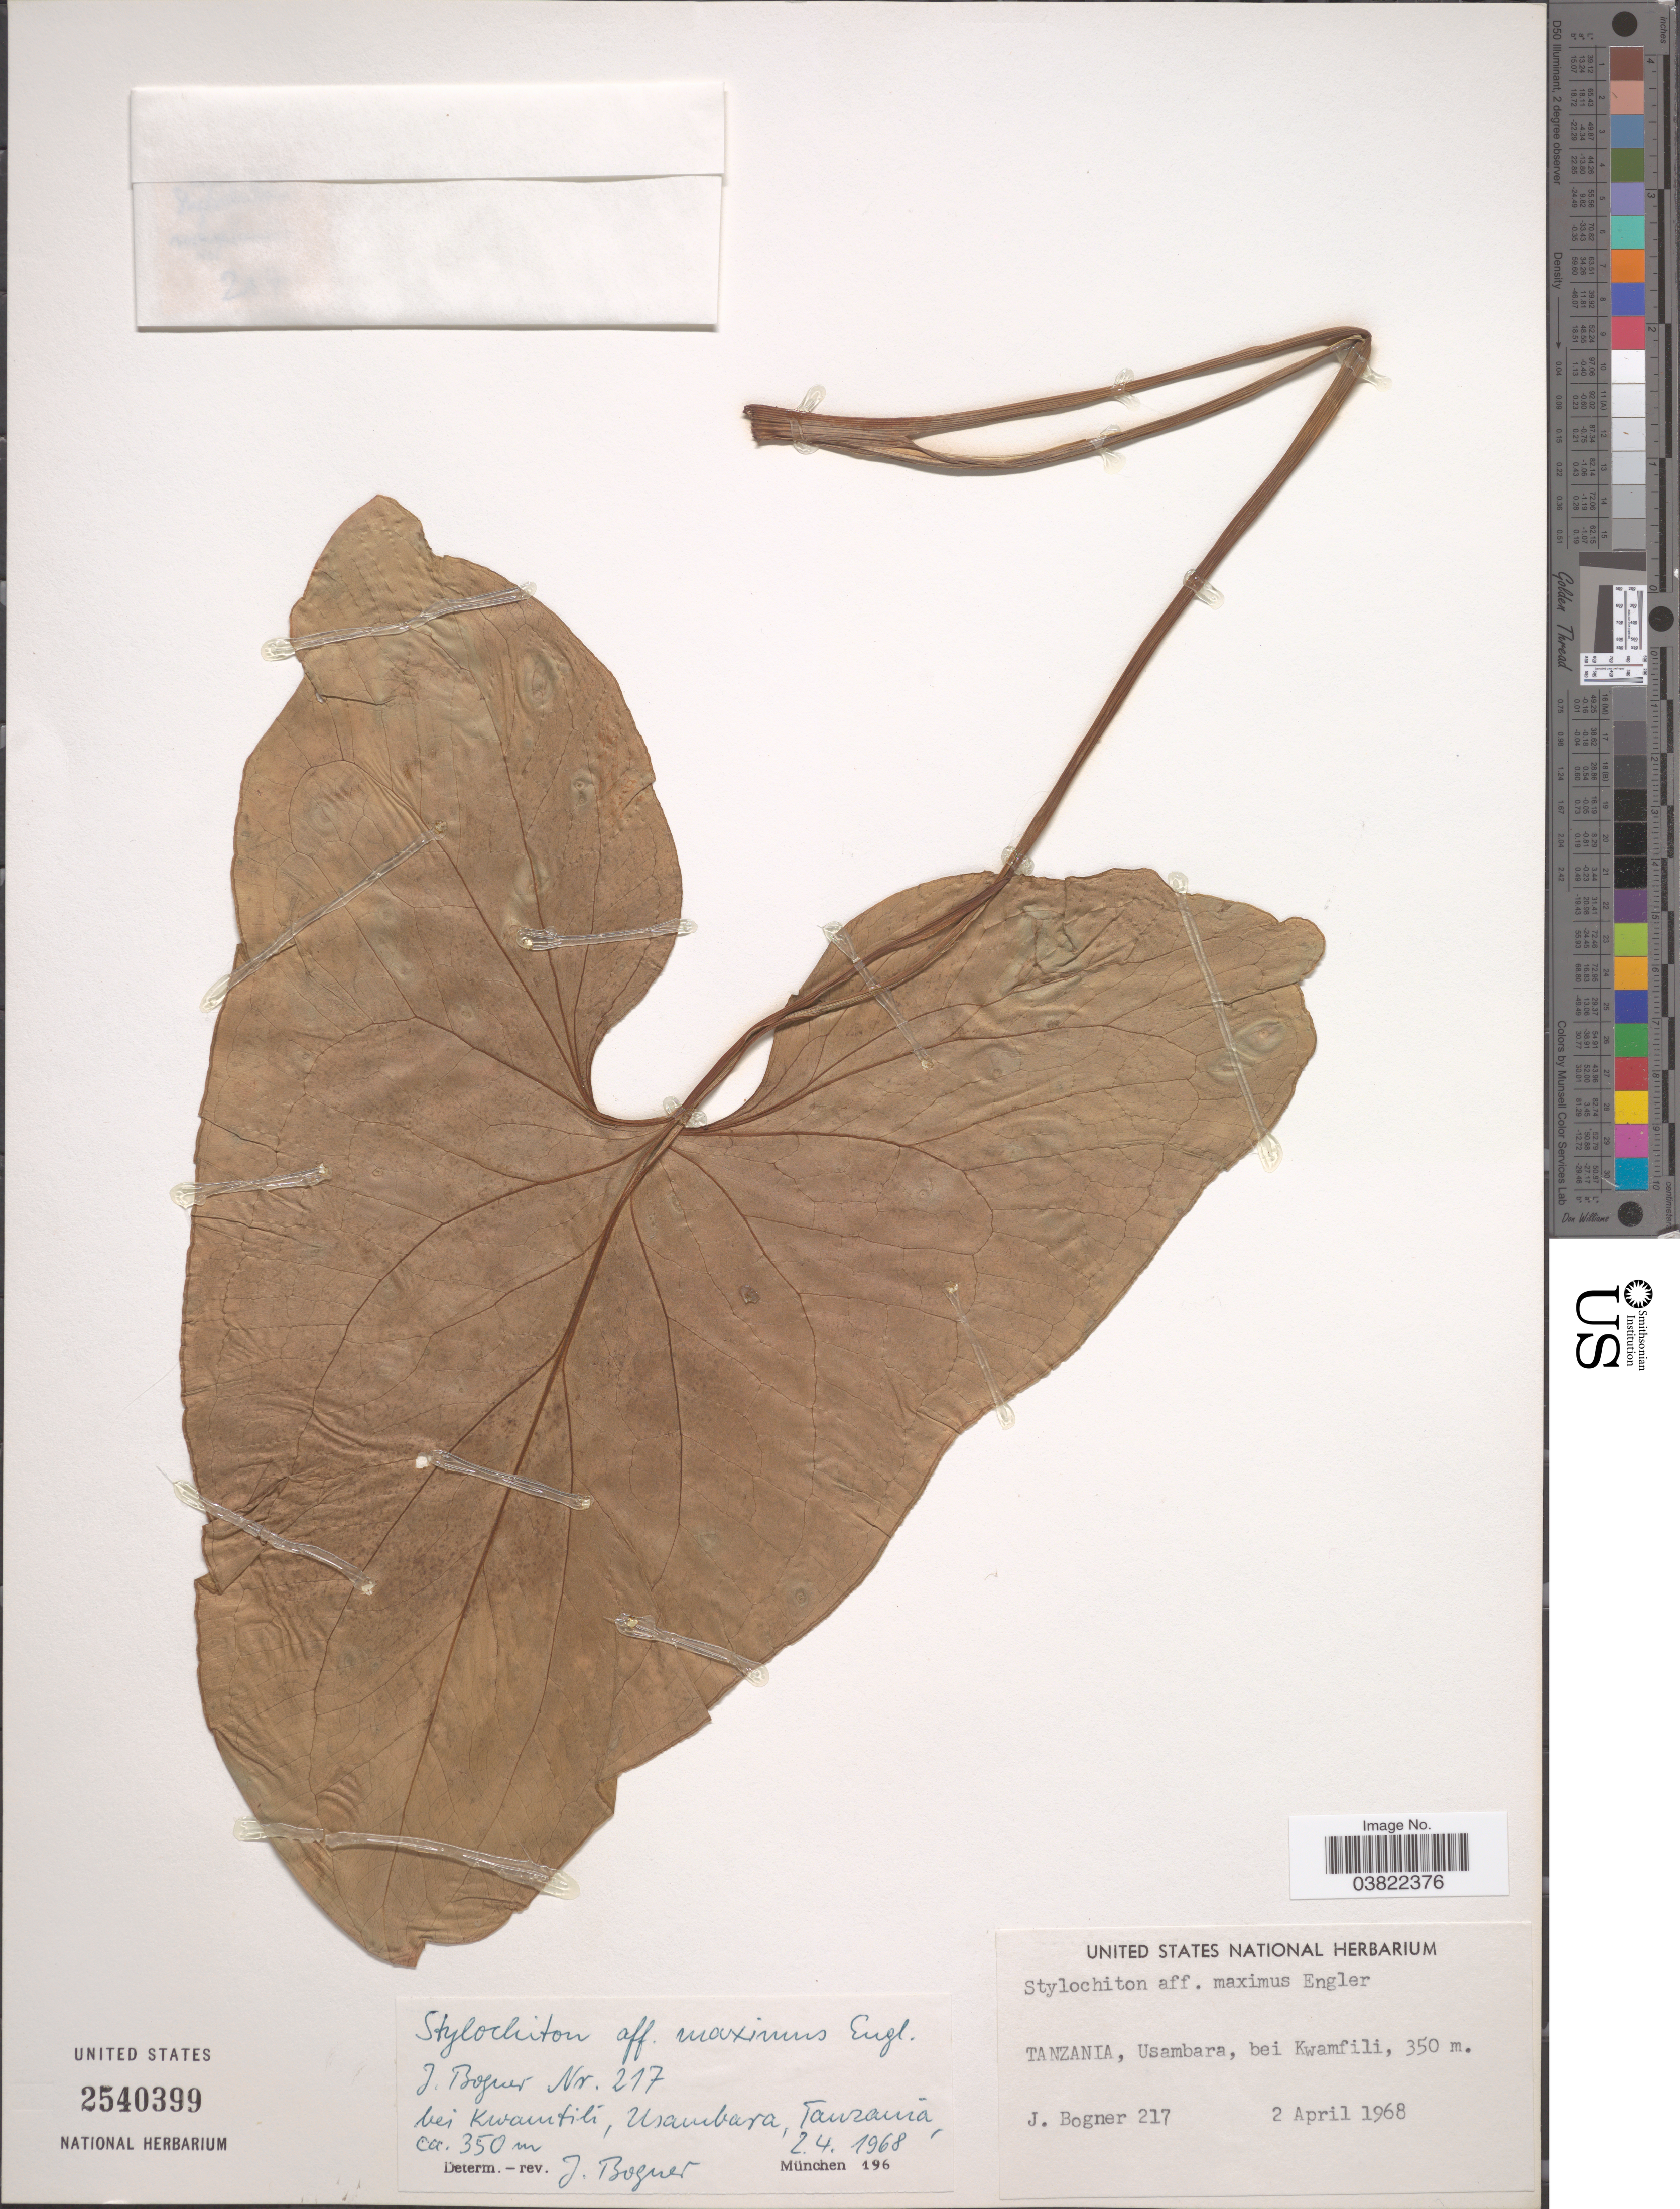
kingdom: Plantae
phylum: Tracheophyta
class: Liliopsida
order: Alismatales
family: Araceae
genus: Stylochaeton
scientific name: Stylochaeton maximus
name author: Engl.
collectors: J. Bogner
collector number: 217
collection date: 1968-04-02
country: Tanzania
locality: Usambara, bei Kwamfili.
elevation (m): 350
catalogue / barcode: US 2540399